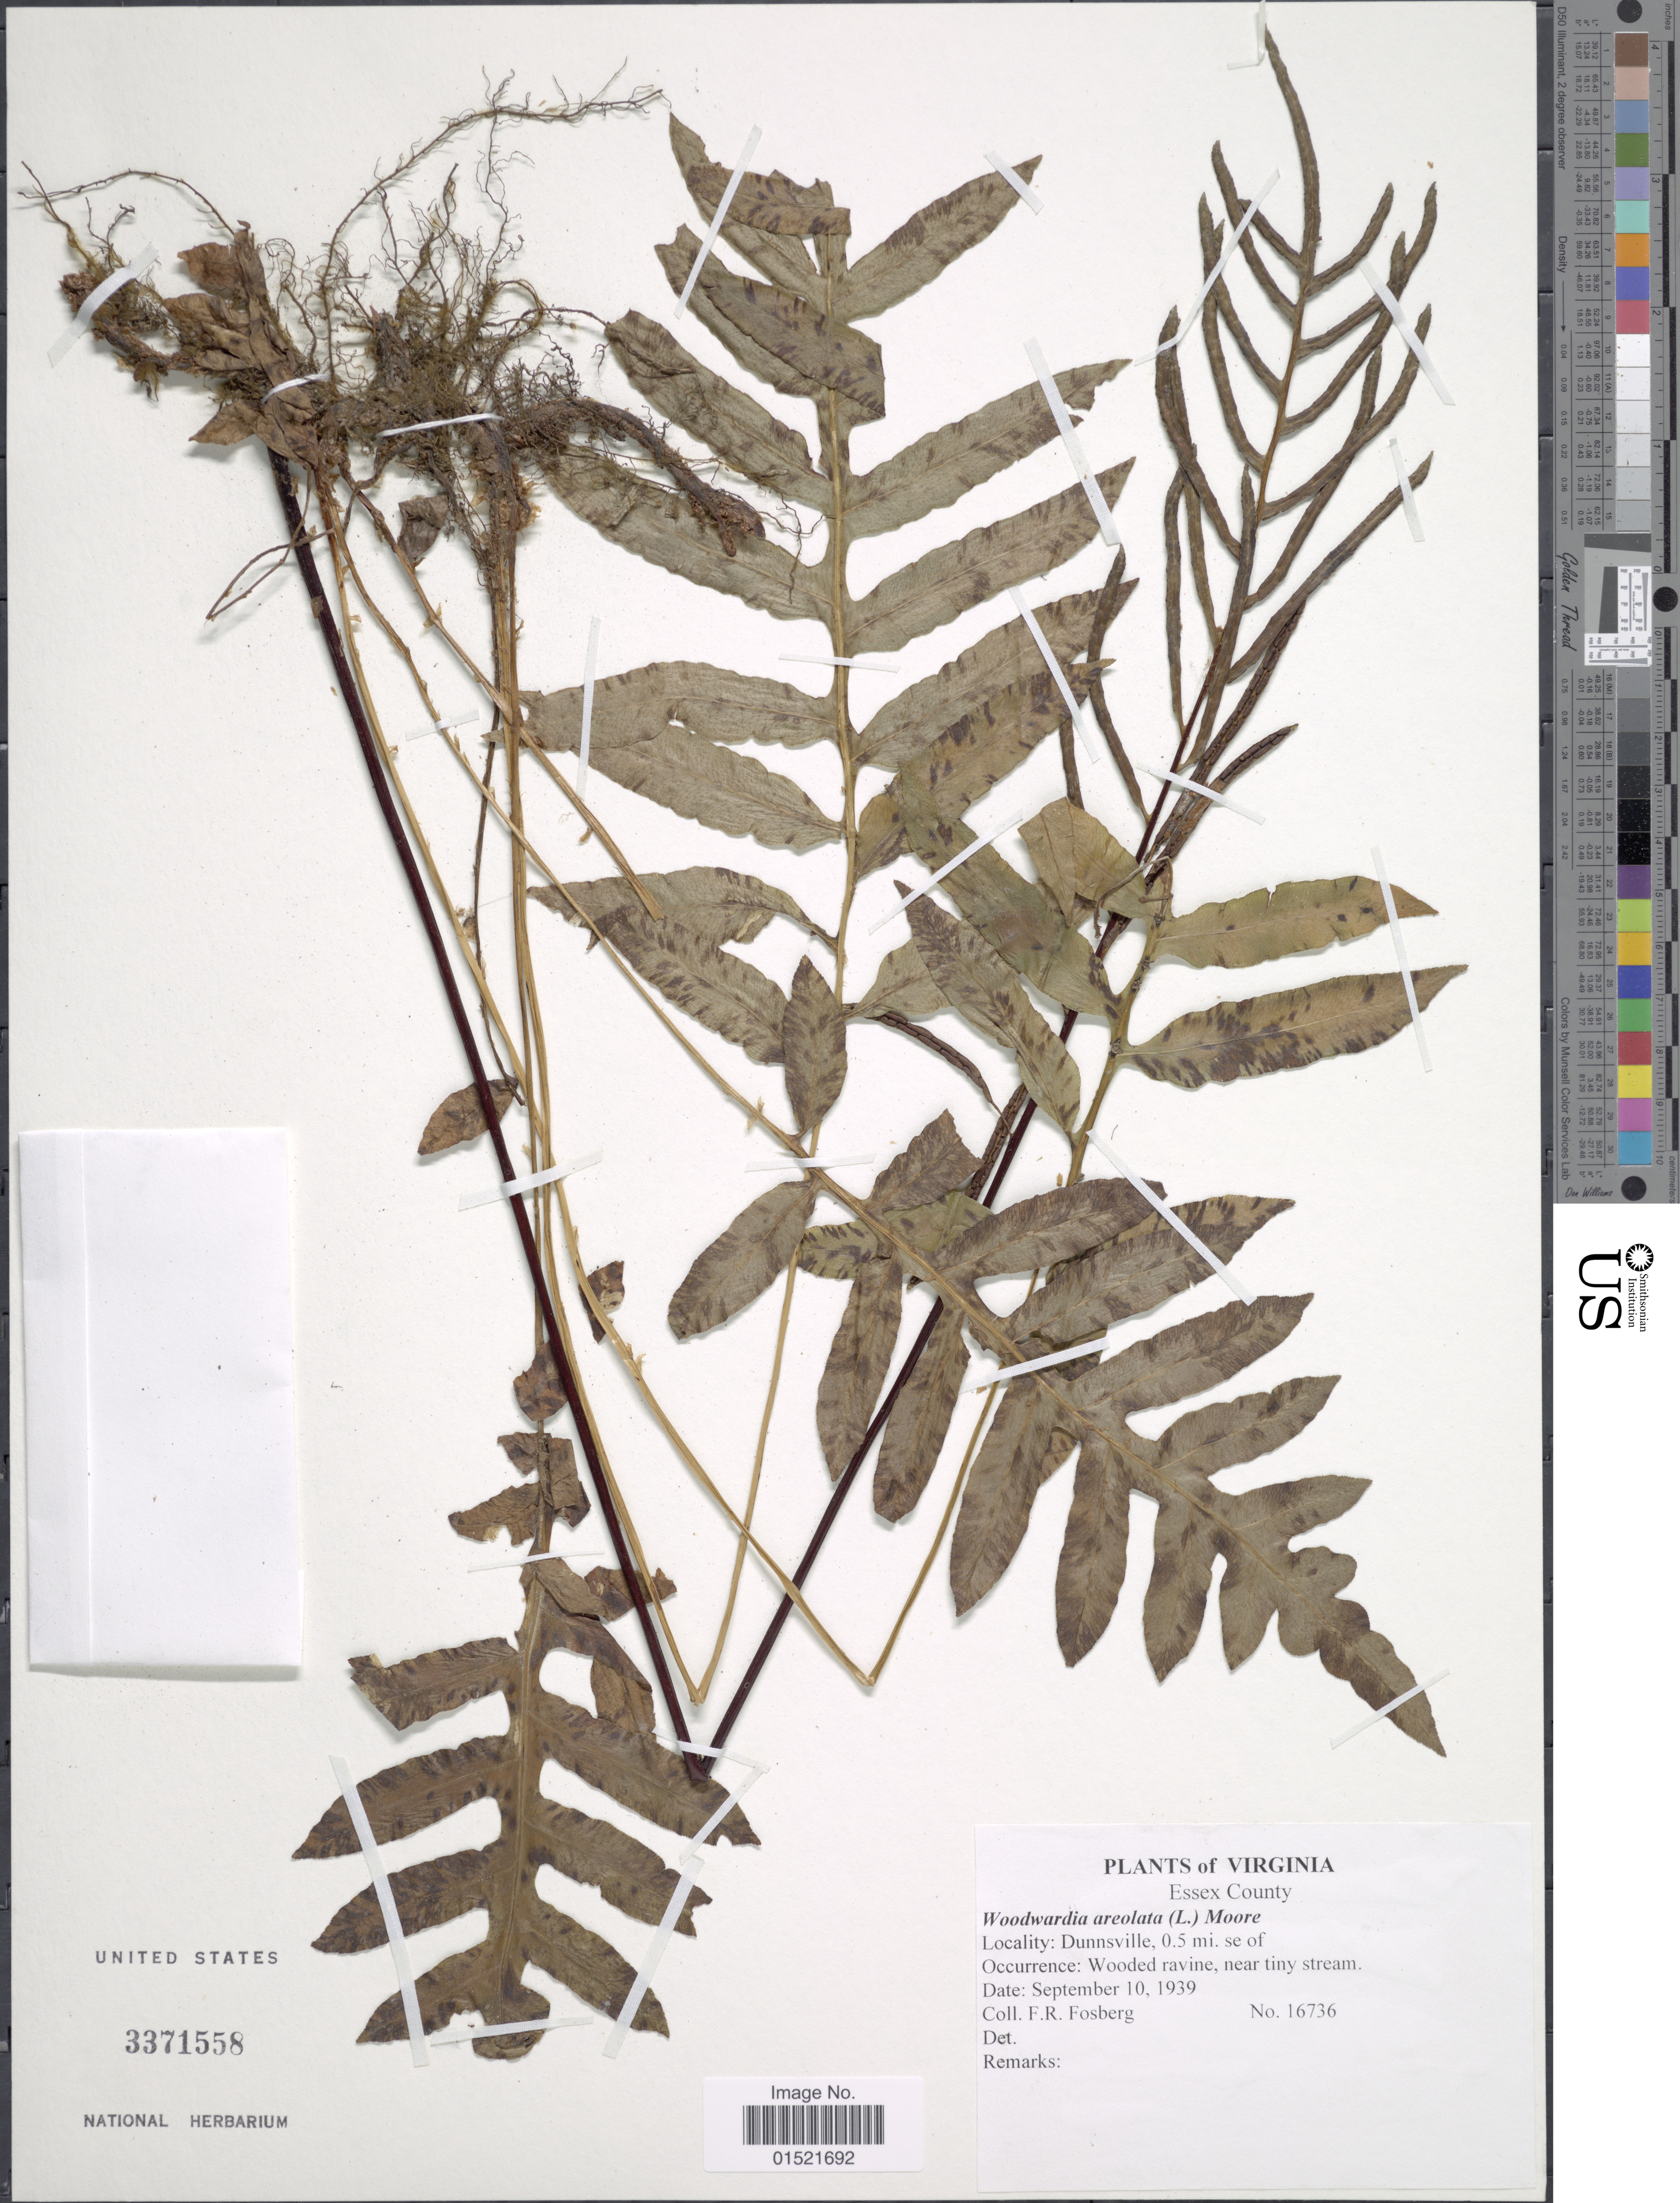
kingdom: Plantae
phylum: Tracheophyta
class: Polypodiopsida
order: Polypodiales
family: Blechnaceae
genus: Woodwardia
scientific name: Woodwardia areolata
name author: (L.) T. Moore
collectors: F. R. Fosberg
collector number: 16736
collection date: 1939-09-10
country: United States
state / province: Virginia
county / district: Essex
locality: Essex County, Dunnsville, 0.5 mi. se of Occurrence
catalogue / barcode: US 3371558